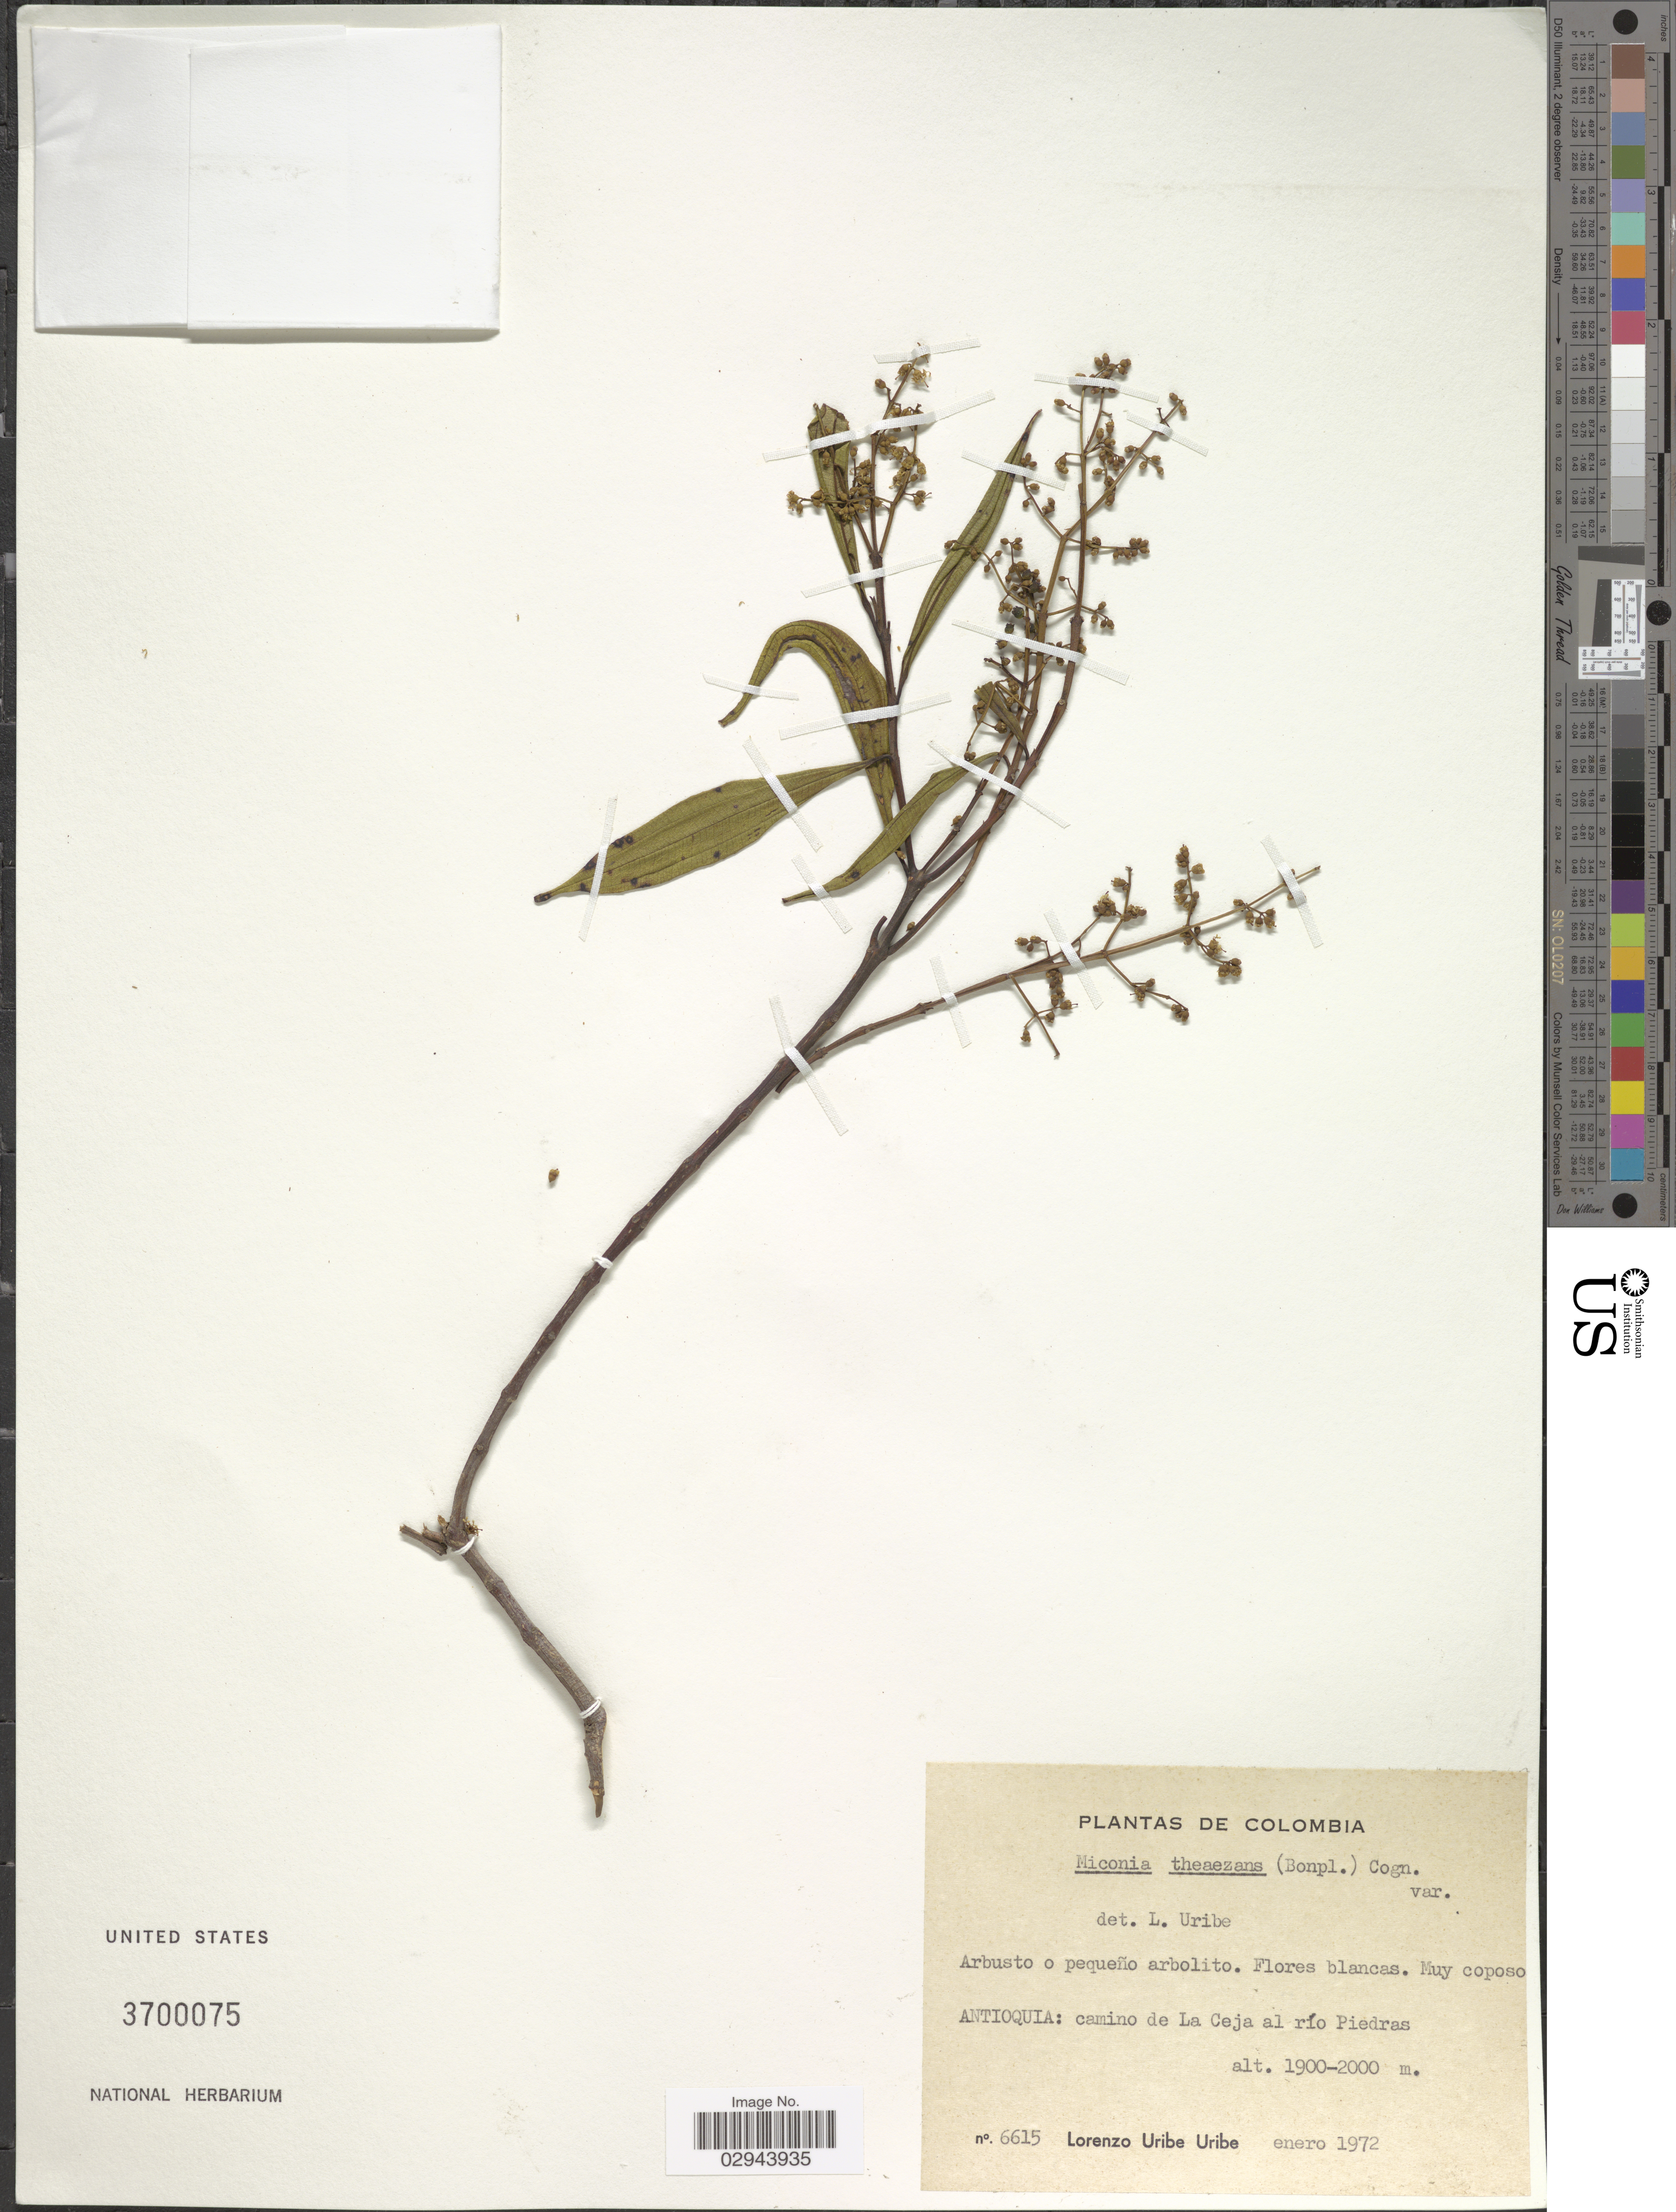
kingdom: Plantae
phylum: Tracheophyta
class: Magnoliopsida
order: Myrtales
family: Melastomataceae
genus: Miconia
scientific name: Miconia theizans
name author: (Bonpl.) Cogn.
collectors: L. Uribe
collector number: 6615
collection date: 1972-01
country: Colombia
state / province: Antioquia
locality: Camino de La Ceja al río Piedras.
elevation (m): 1900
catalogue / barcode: US 3700075